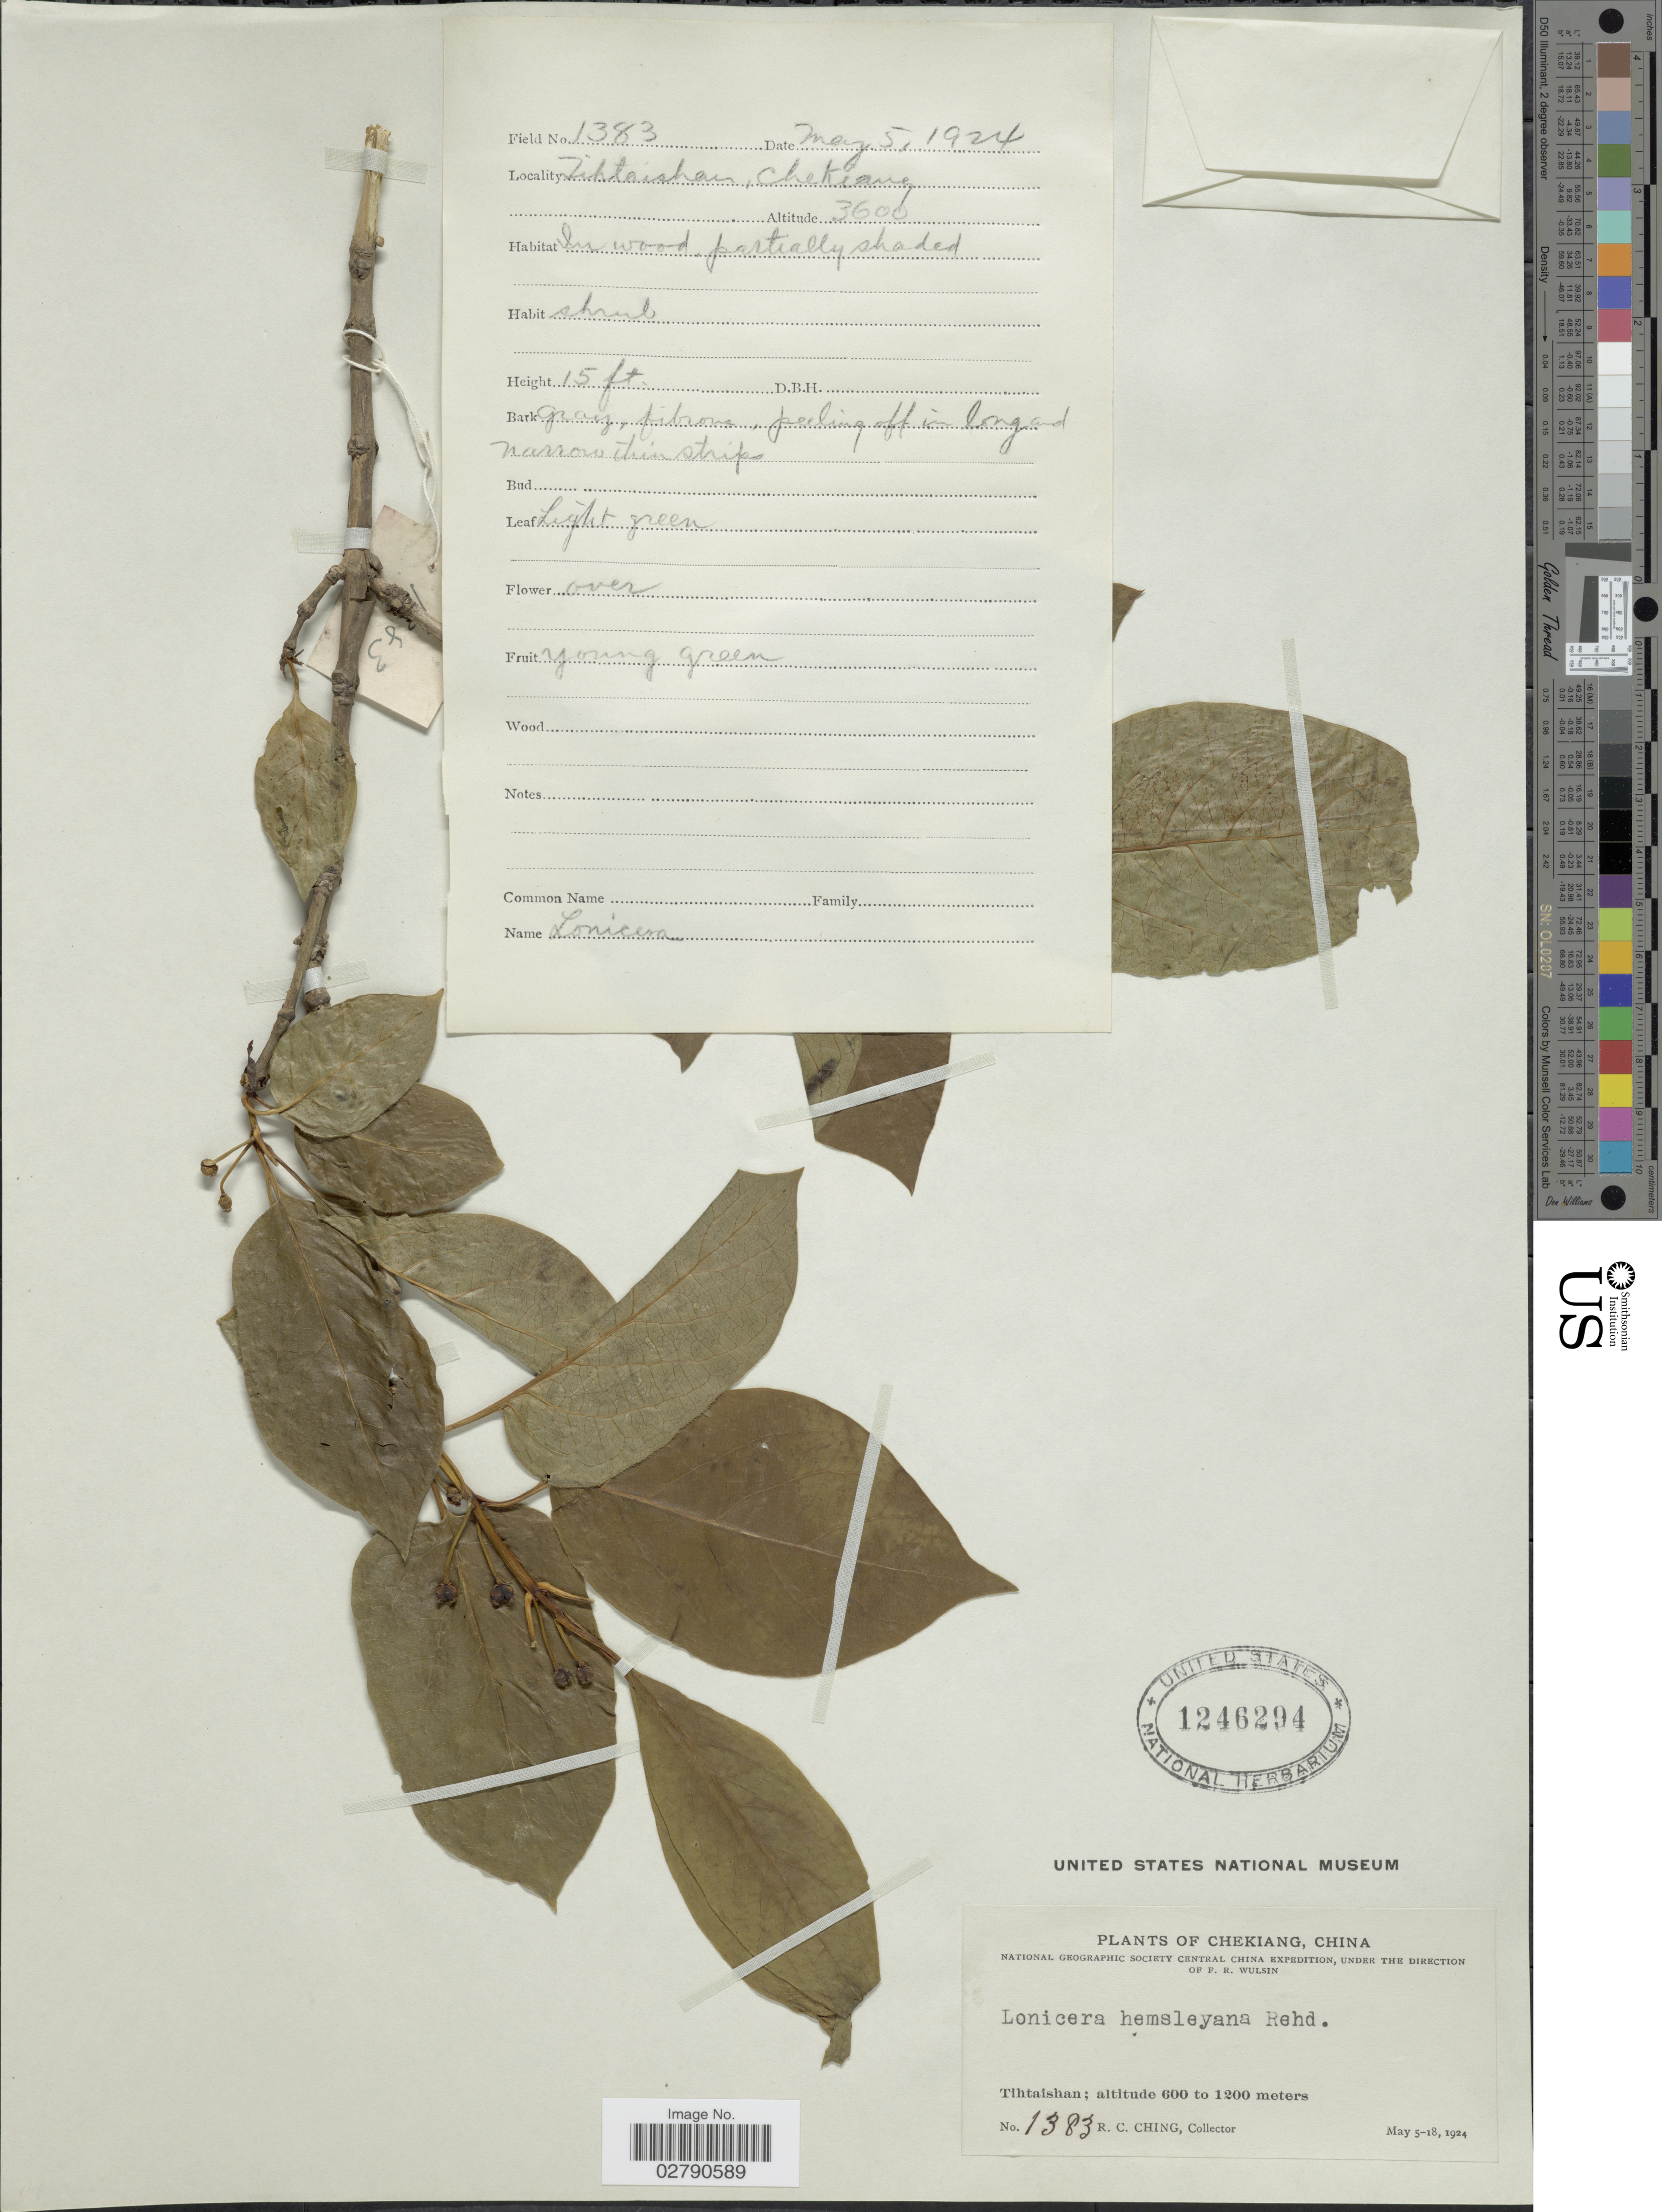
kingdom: Plantae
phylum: Tracheophyta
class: Magnoliopsida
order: Dipsacales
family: Caprifoliaceae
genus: Lonicera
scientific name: Lonicera hemsleyana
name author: (Kuntze) Rehder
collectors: R. C. Ching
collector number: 1383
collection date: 1924-05-05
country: China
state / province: Zhejiang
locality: Chekiang. Tihtaishan.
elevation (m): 600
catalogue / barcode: US 1246294